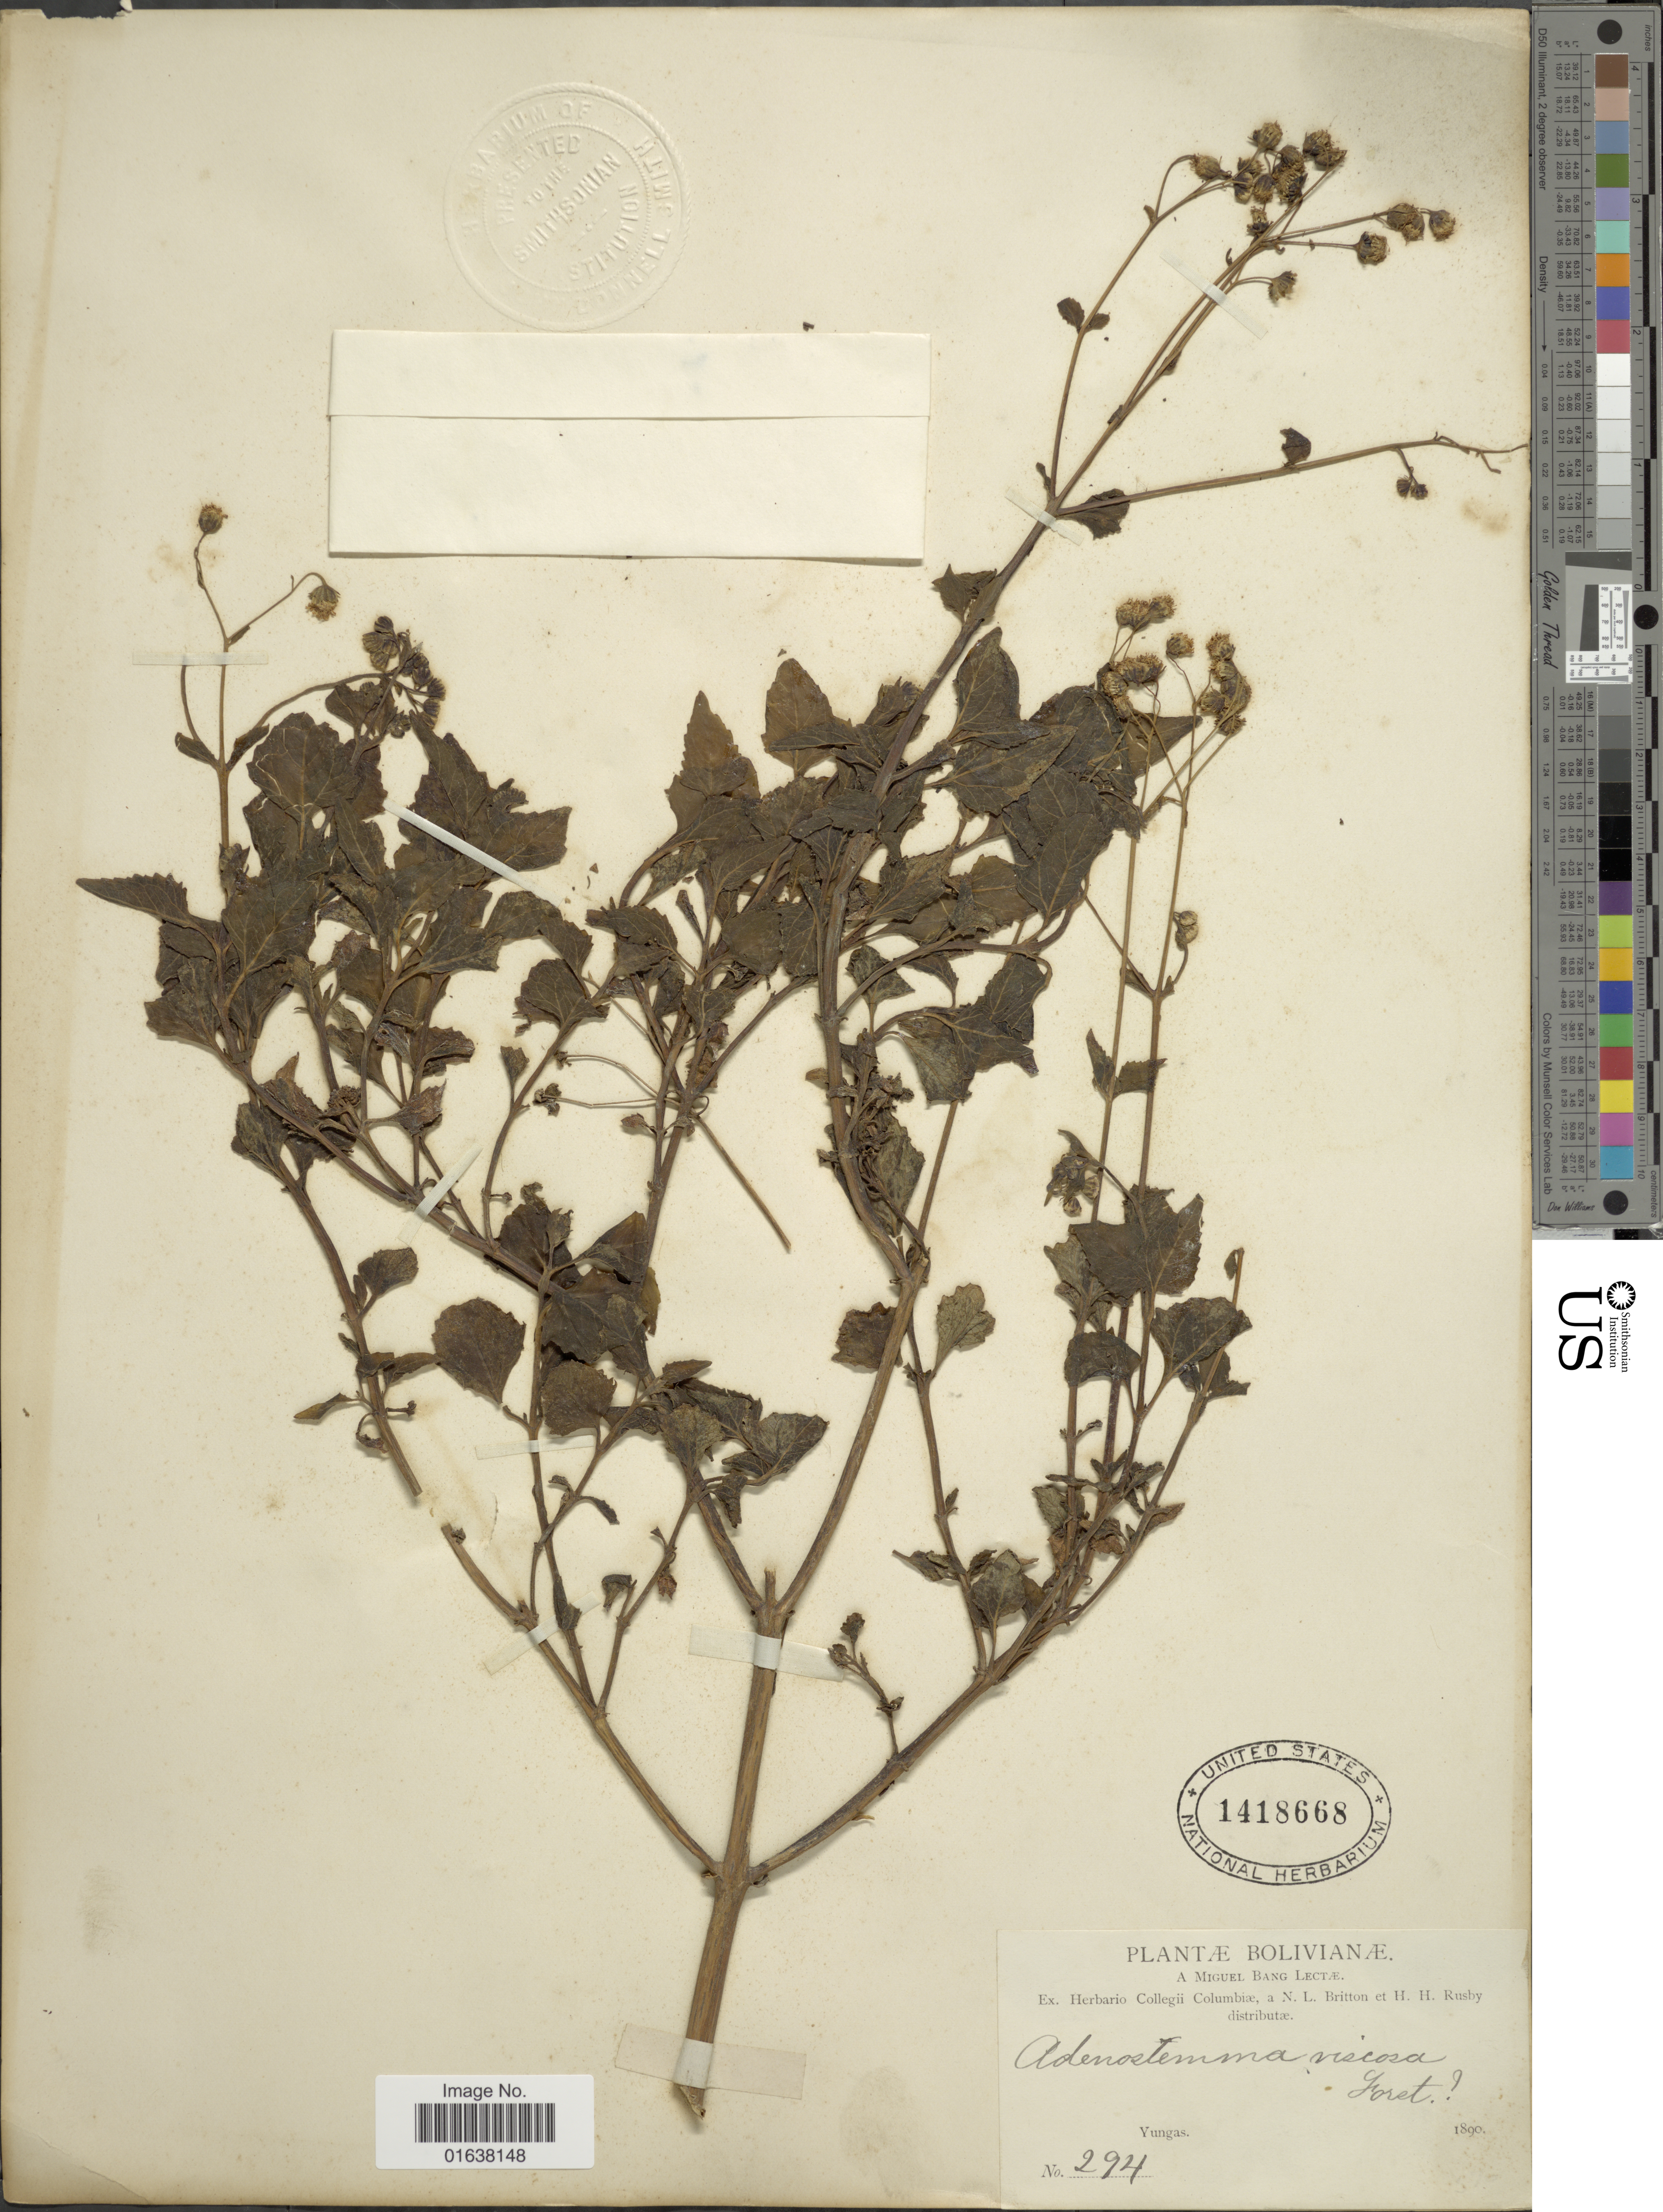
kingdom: Plantae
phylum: Tracheophyta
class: Magnoliopsida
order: Asterales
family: Asteraceae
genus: Adenostemma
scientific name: Adenostemma brasilianum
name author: (Pers.) Cass.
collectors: M. Bang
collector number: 294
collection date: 1890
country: Bolivia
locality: Yungas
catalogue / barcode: US 1418668